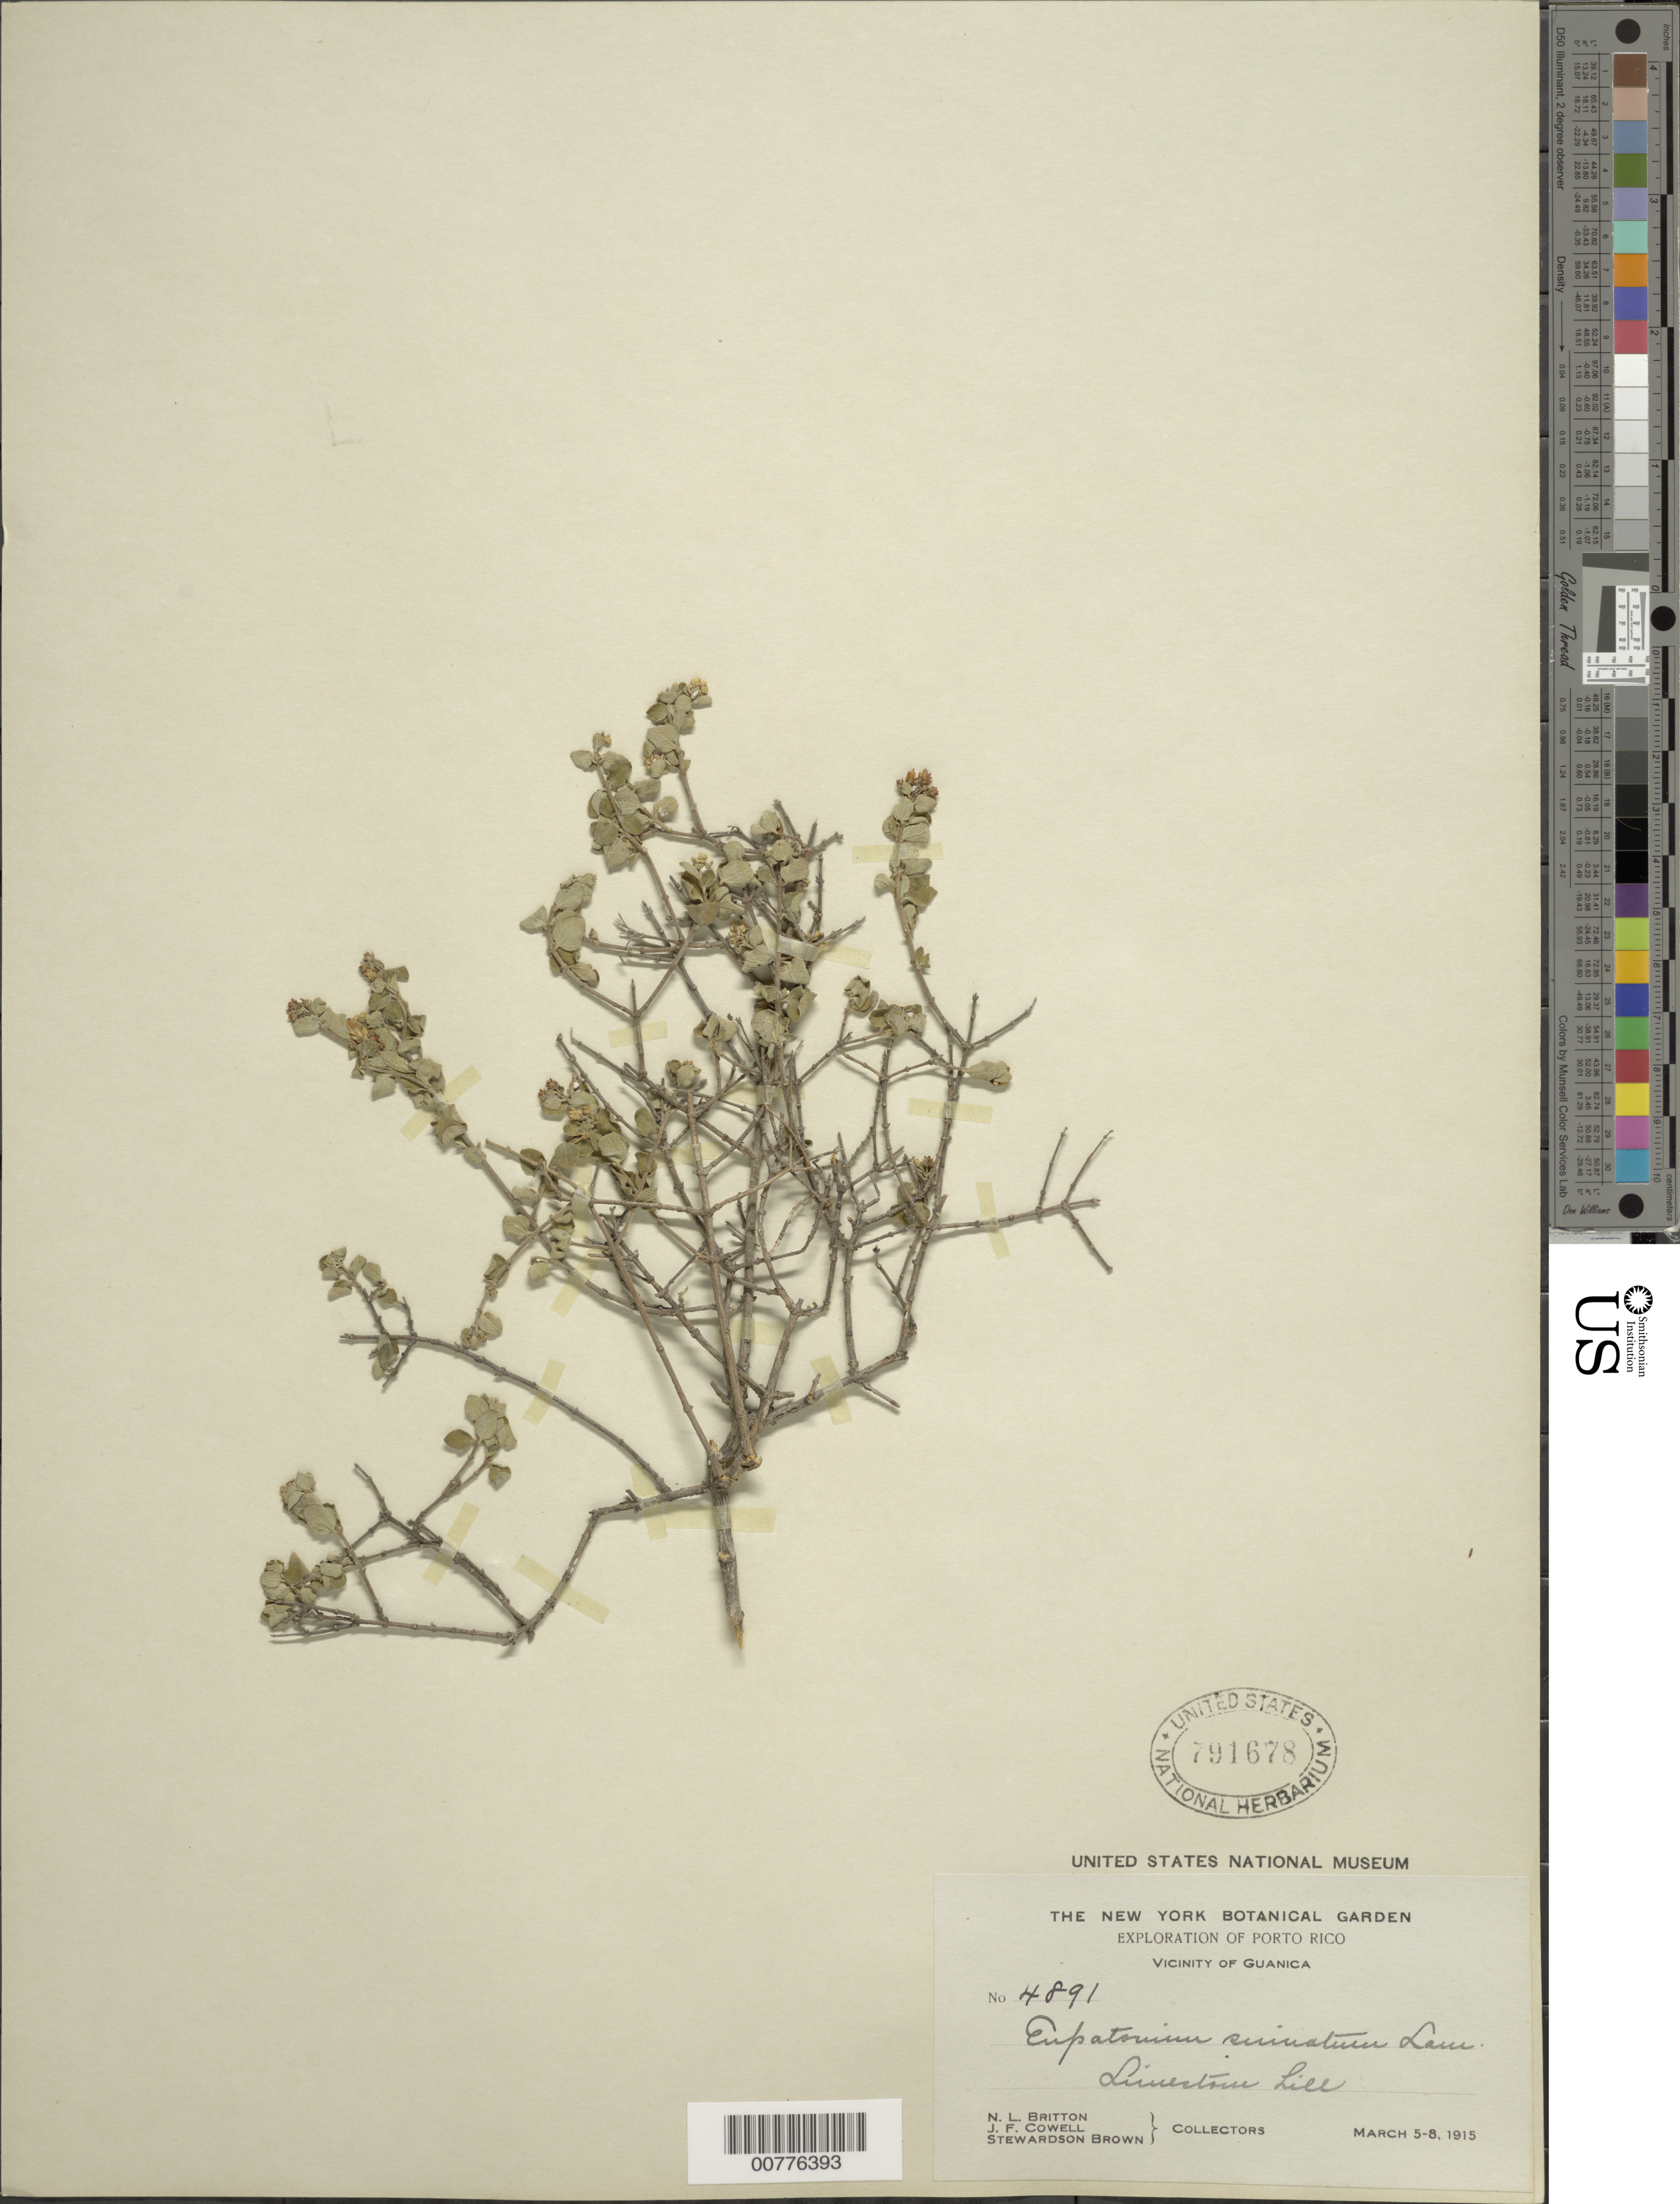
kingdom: Plantae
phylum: Tracheophyta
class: Magnoliopsida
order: Asterales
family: Asteraceae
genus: Chromolaena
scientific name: Chromolaena sinuata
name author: (Lam.) R.M. King & H. Rob.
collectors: N. Britton, J. F. Cowell & S. Brown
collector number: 4891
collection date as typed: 05 Mar 1915 to 08 Mar 1915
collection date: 1915-03-05/1915-03-08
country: Puerto Rico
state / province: Guánica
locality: Vicinity of Guanica. Limestone hill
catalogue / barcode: US 791678